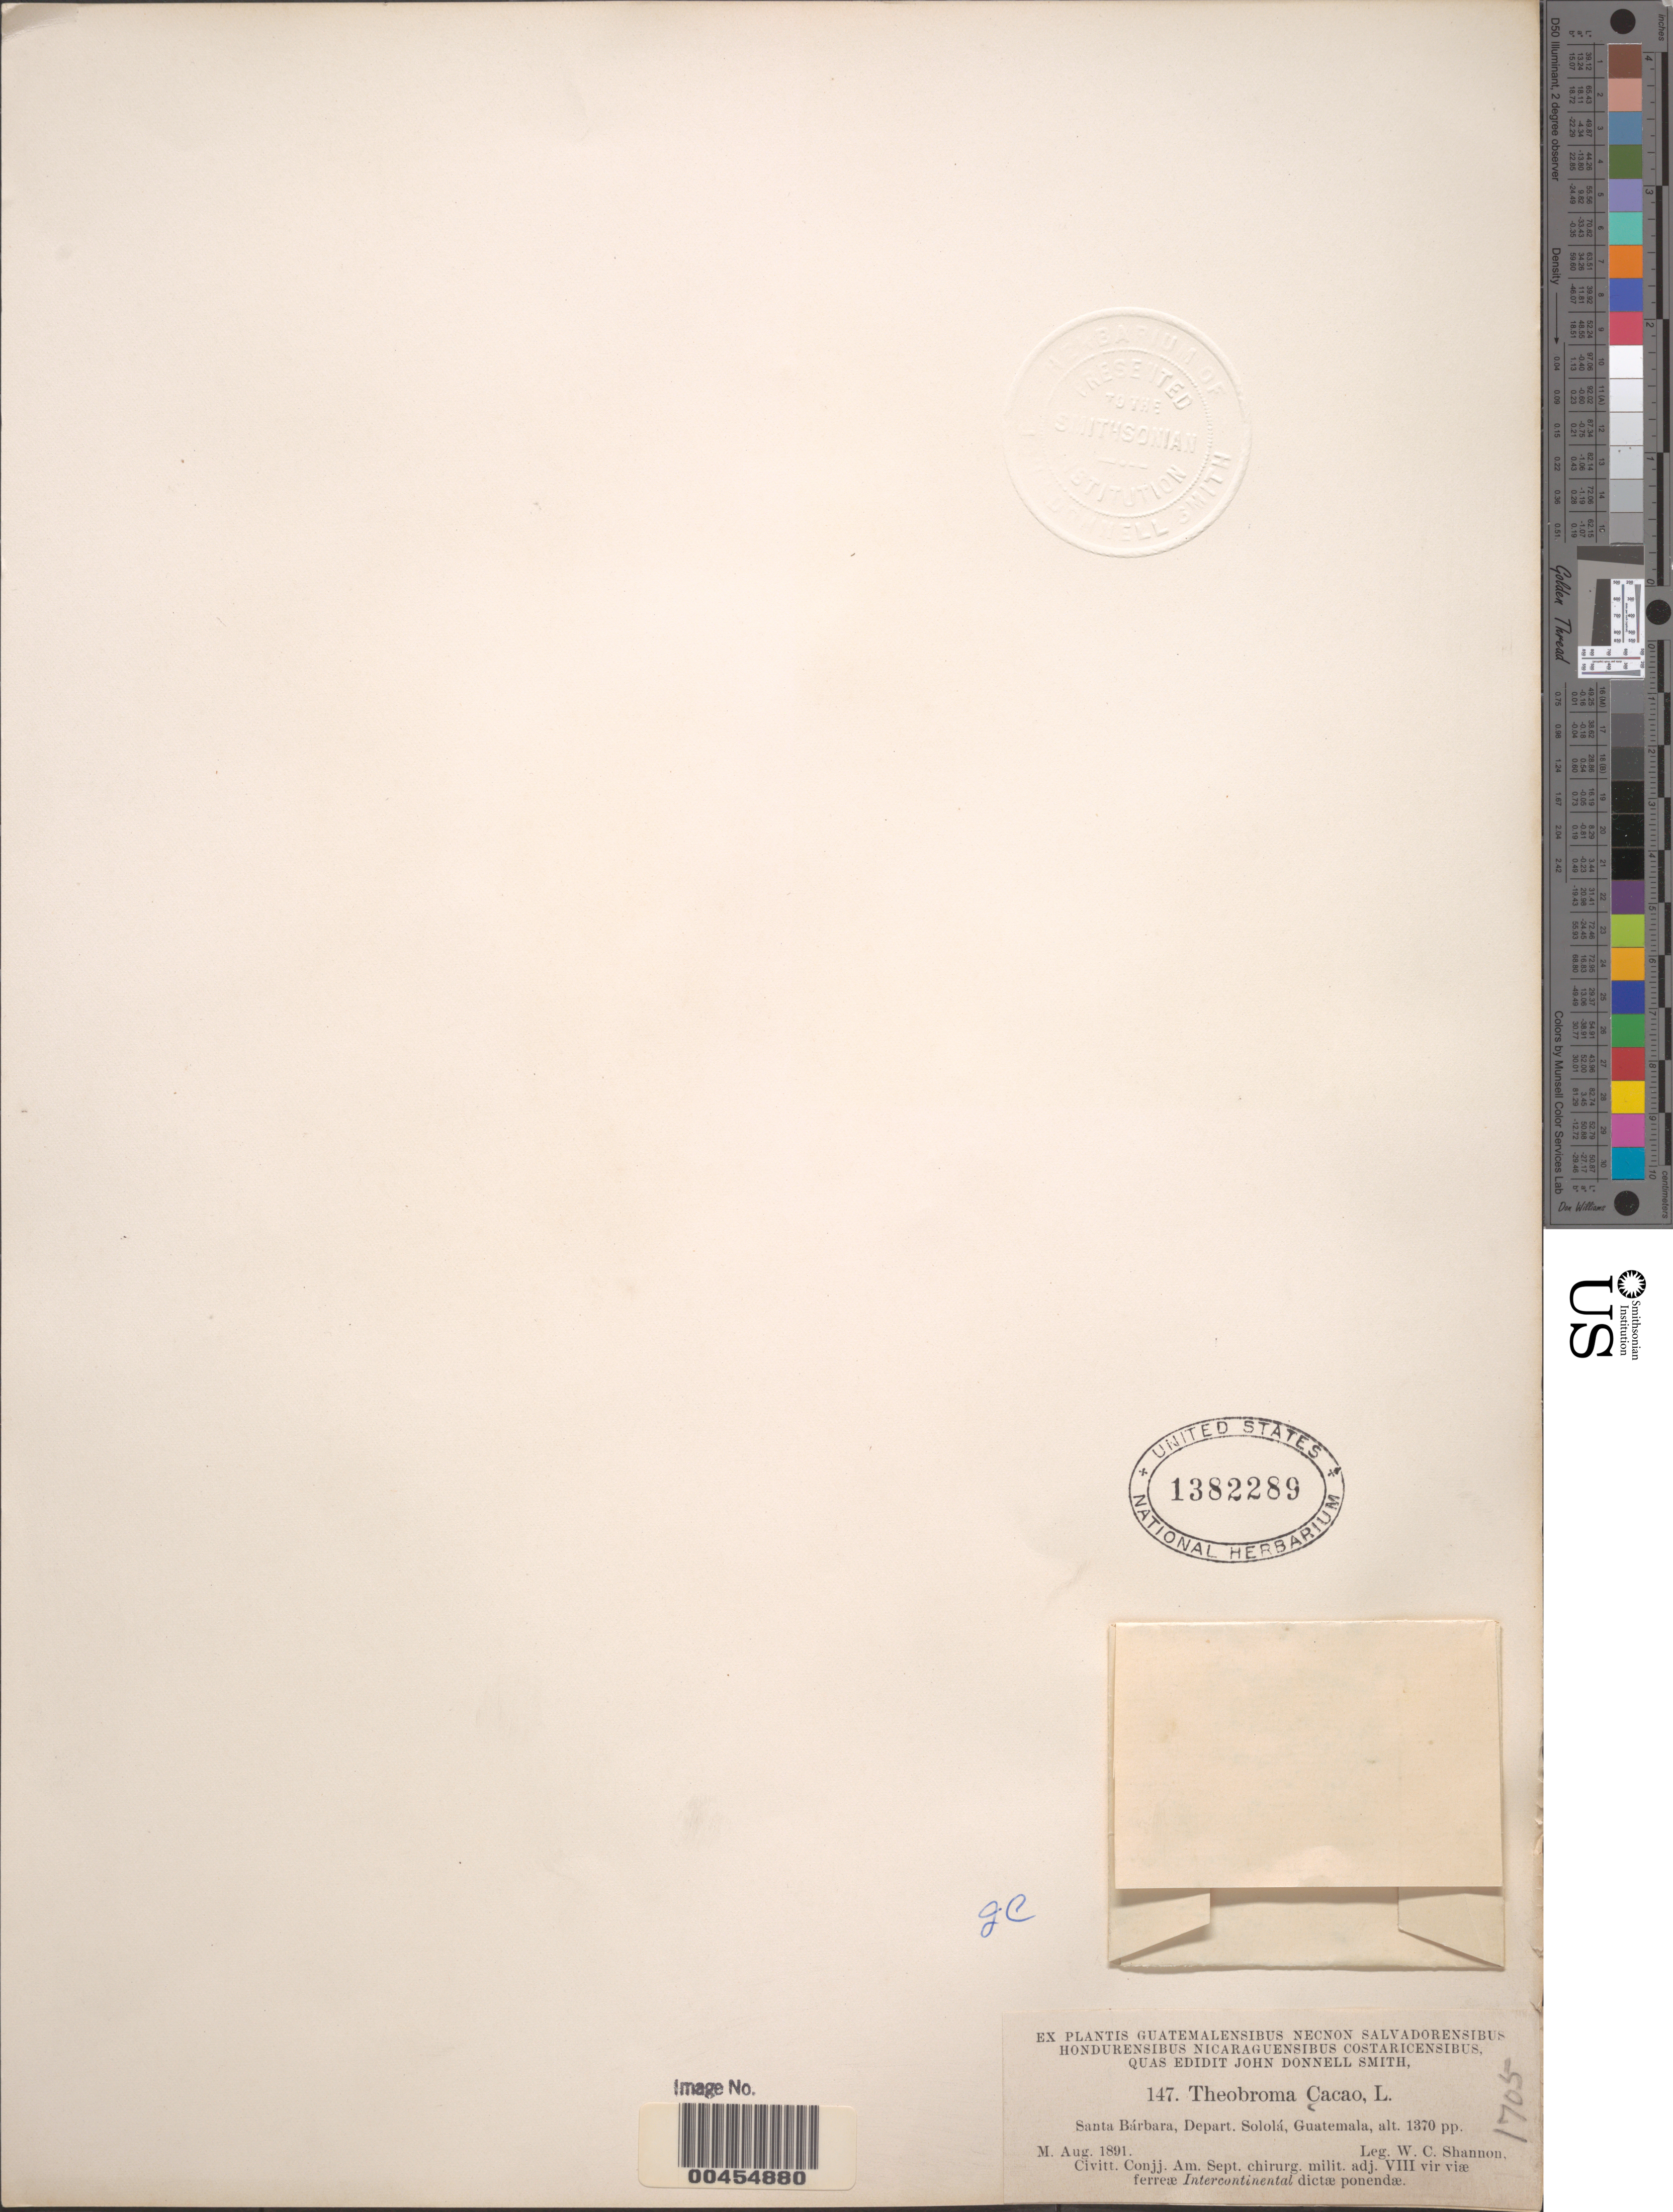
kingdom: Plantae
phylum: Tracheophyta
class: Magnoliopsida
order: Malvales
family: Malvaceae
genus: Theobroma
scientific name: Theobroma cacao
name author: L.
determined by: Cuatrecasas, J.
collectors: W. C. Shannon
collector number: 147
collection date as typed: Aug 1891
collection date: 1891-08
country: Guatemala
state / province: Sololá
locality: Santa Bárbara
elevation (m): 418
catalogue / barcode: US 1382289